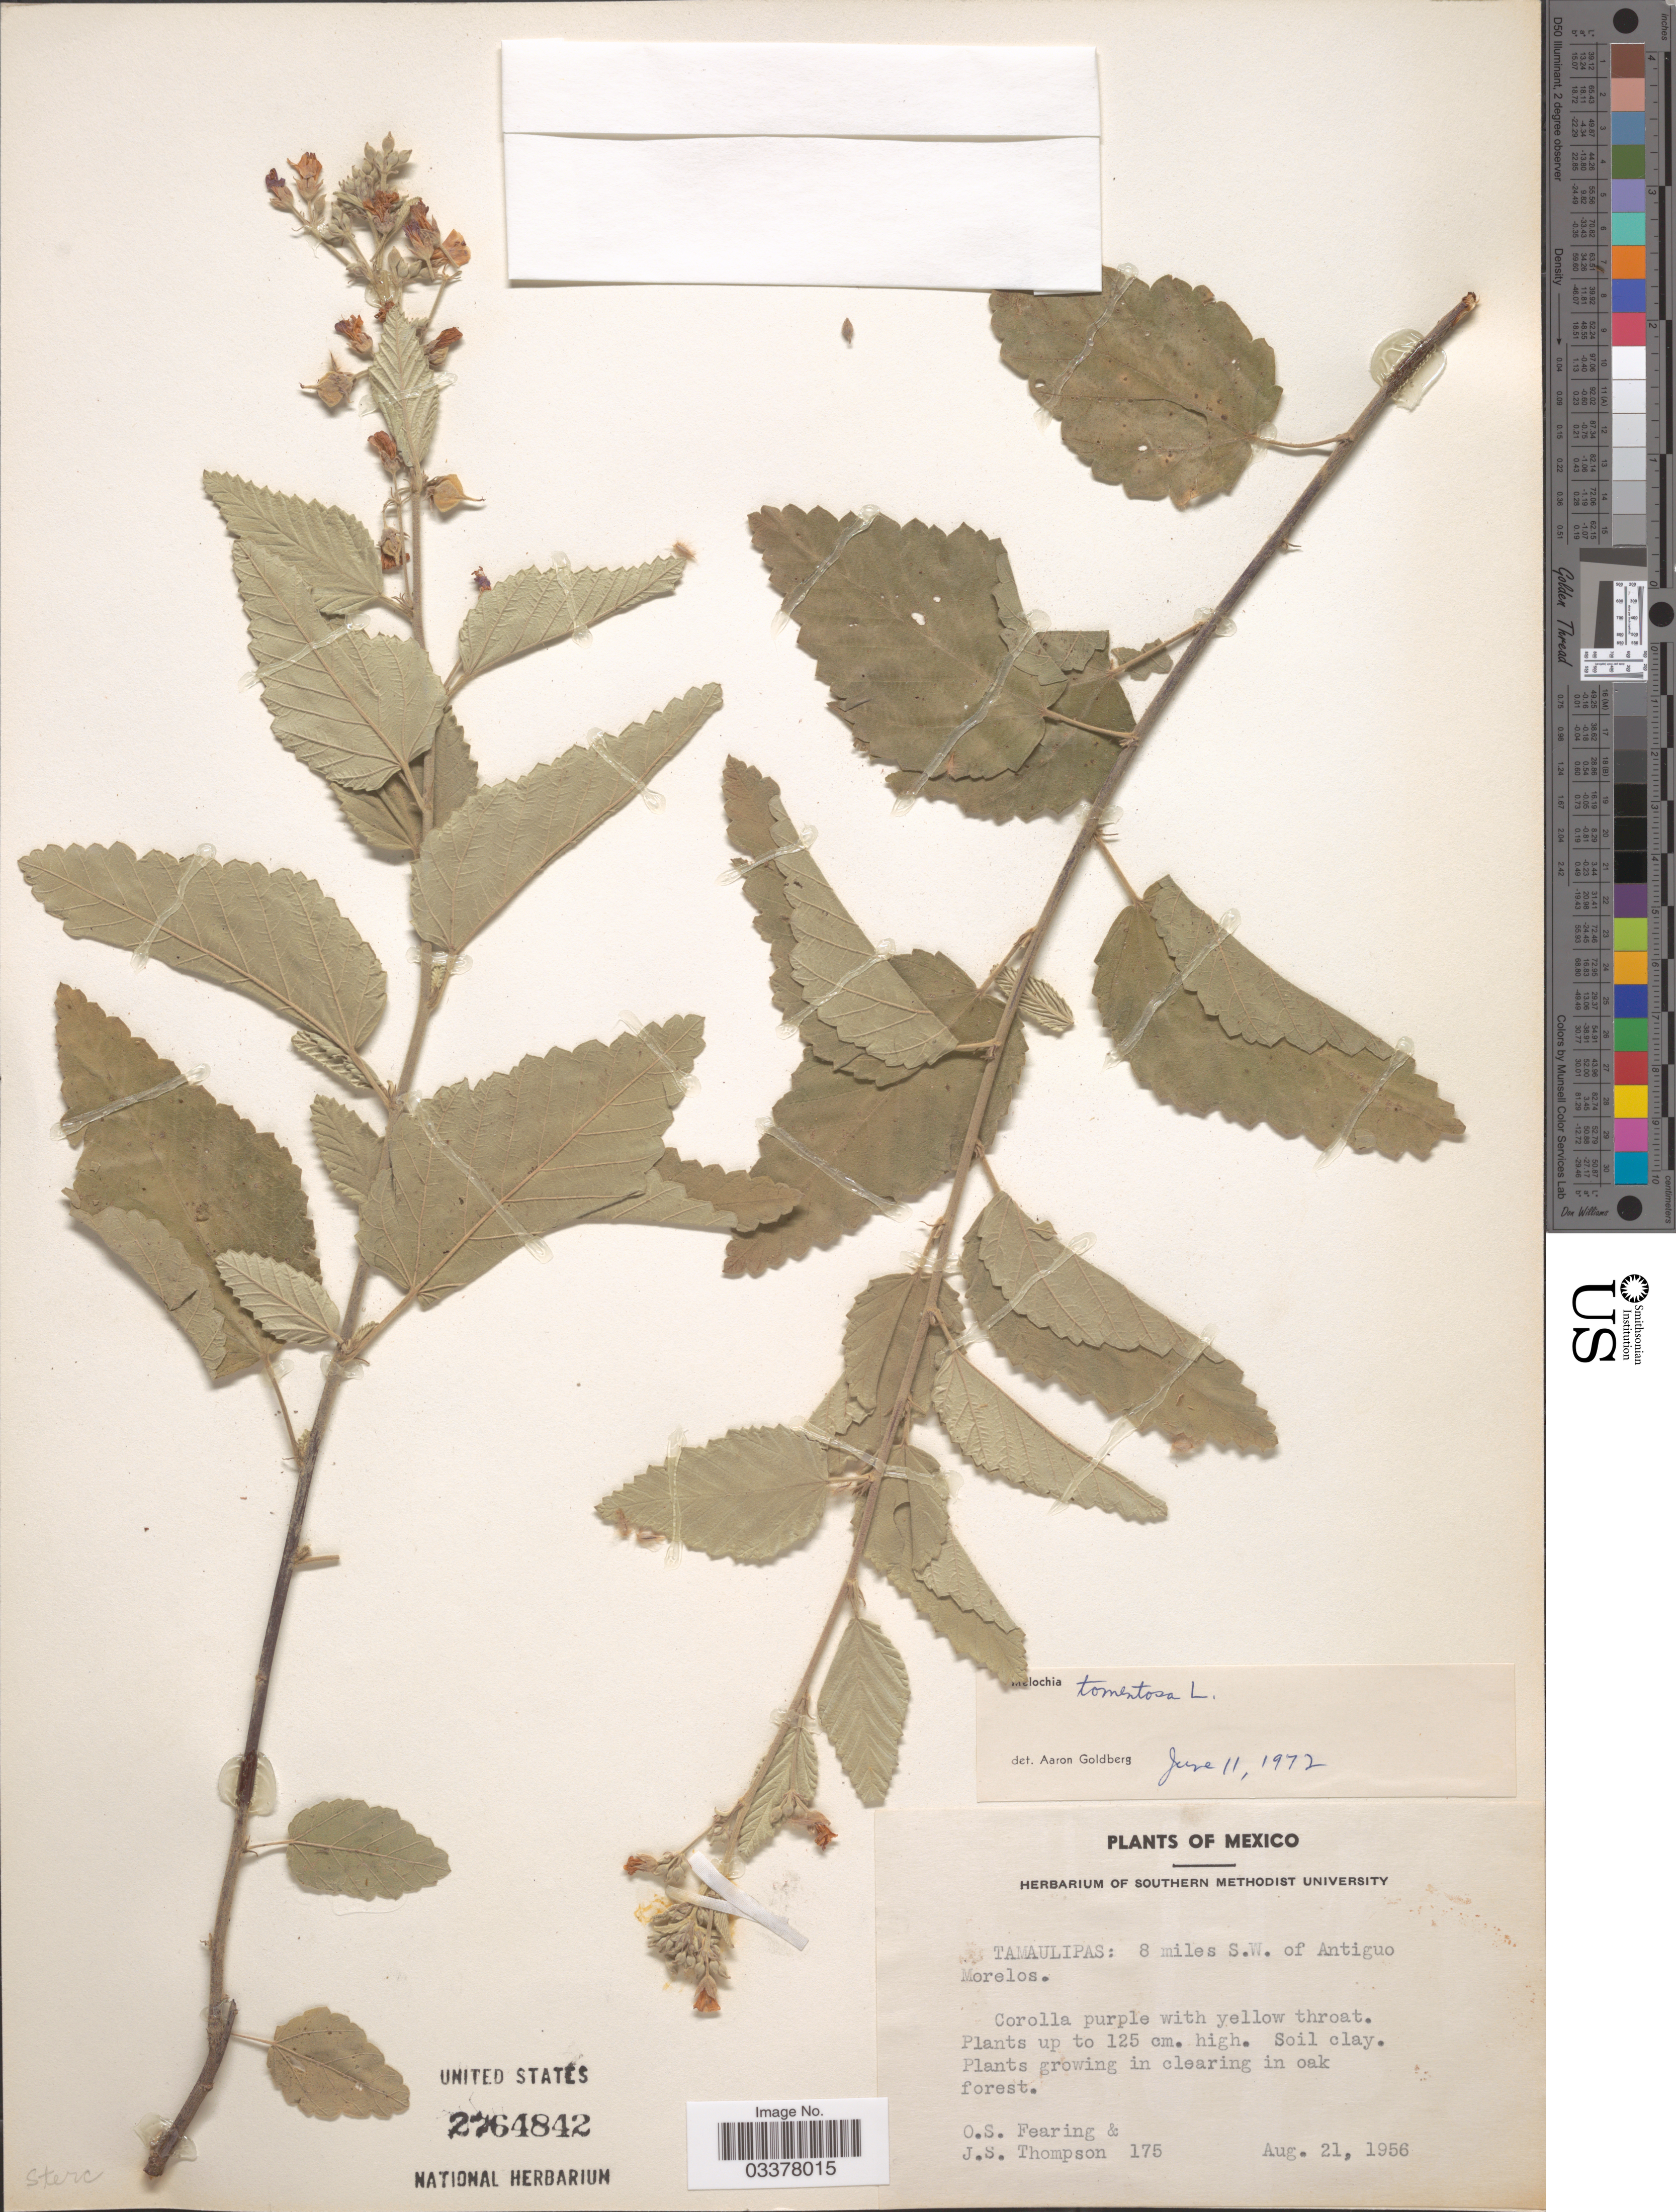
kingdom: Plantae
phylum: Tracheophyta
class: Magnoliopsida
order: Malvales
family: Malvaceae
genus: Melochia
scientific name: Melochia tomentosa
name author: L.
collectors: O. S. Fearing & J. S. Thompson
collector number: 175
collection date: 1956-08-21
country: Mexico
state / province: Tamaulipas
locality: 8 miles S.W. of Antiguo Morelos.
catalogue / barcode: US 2764842